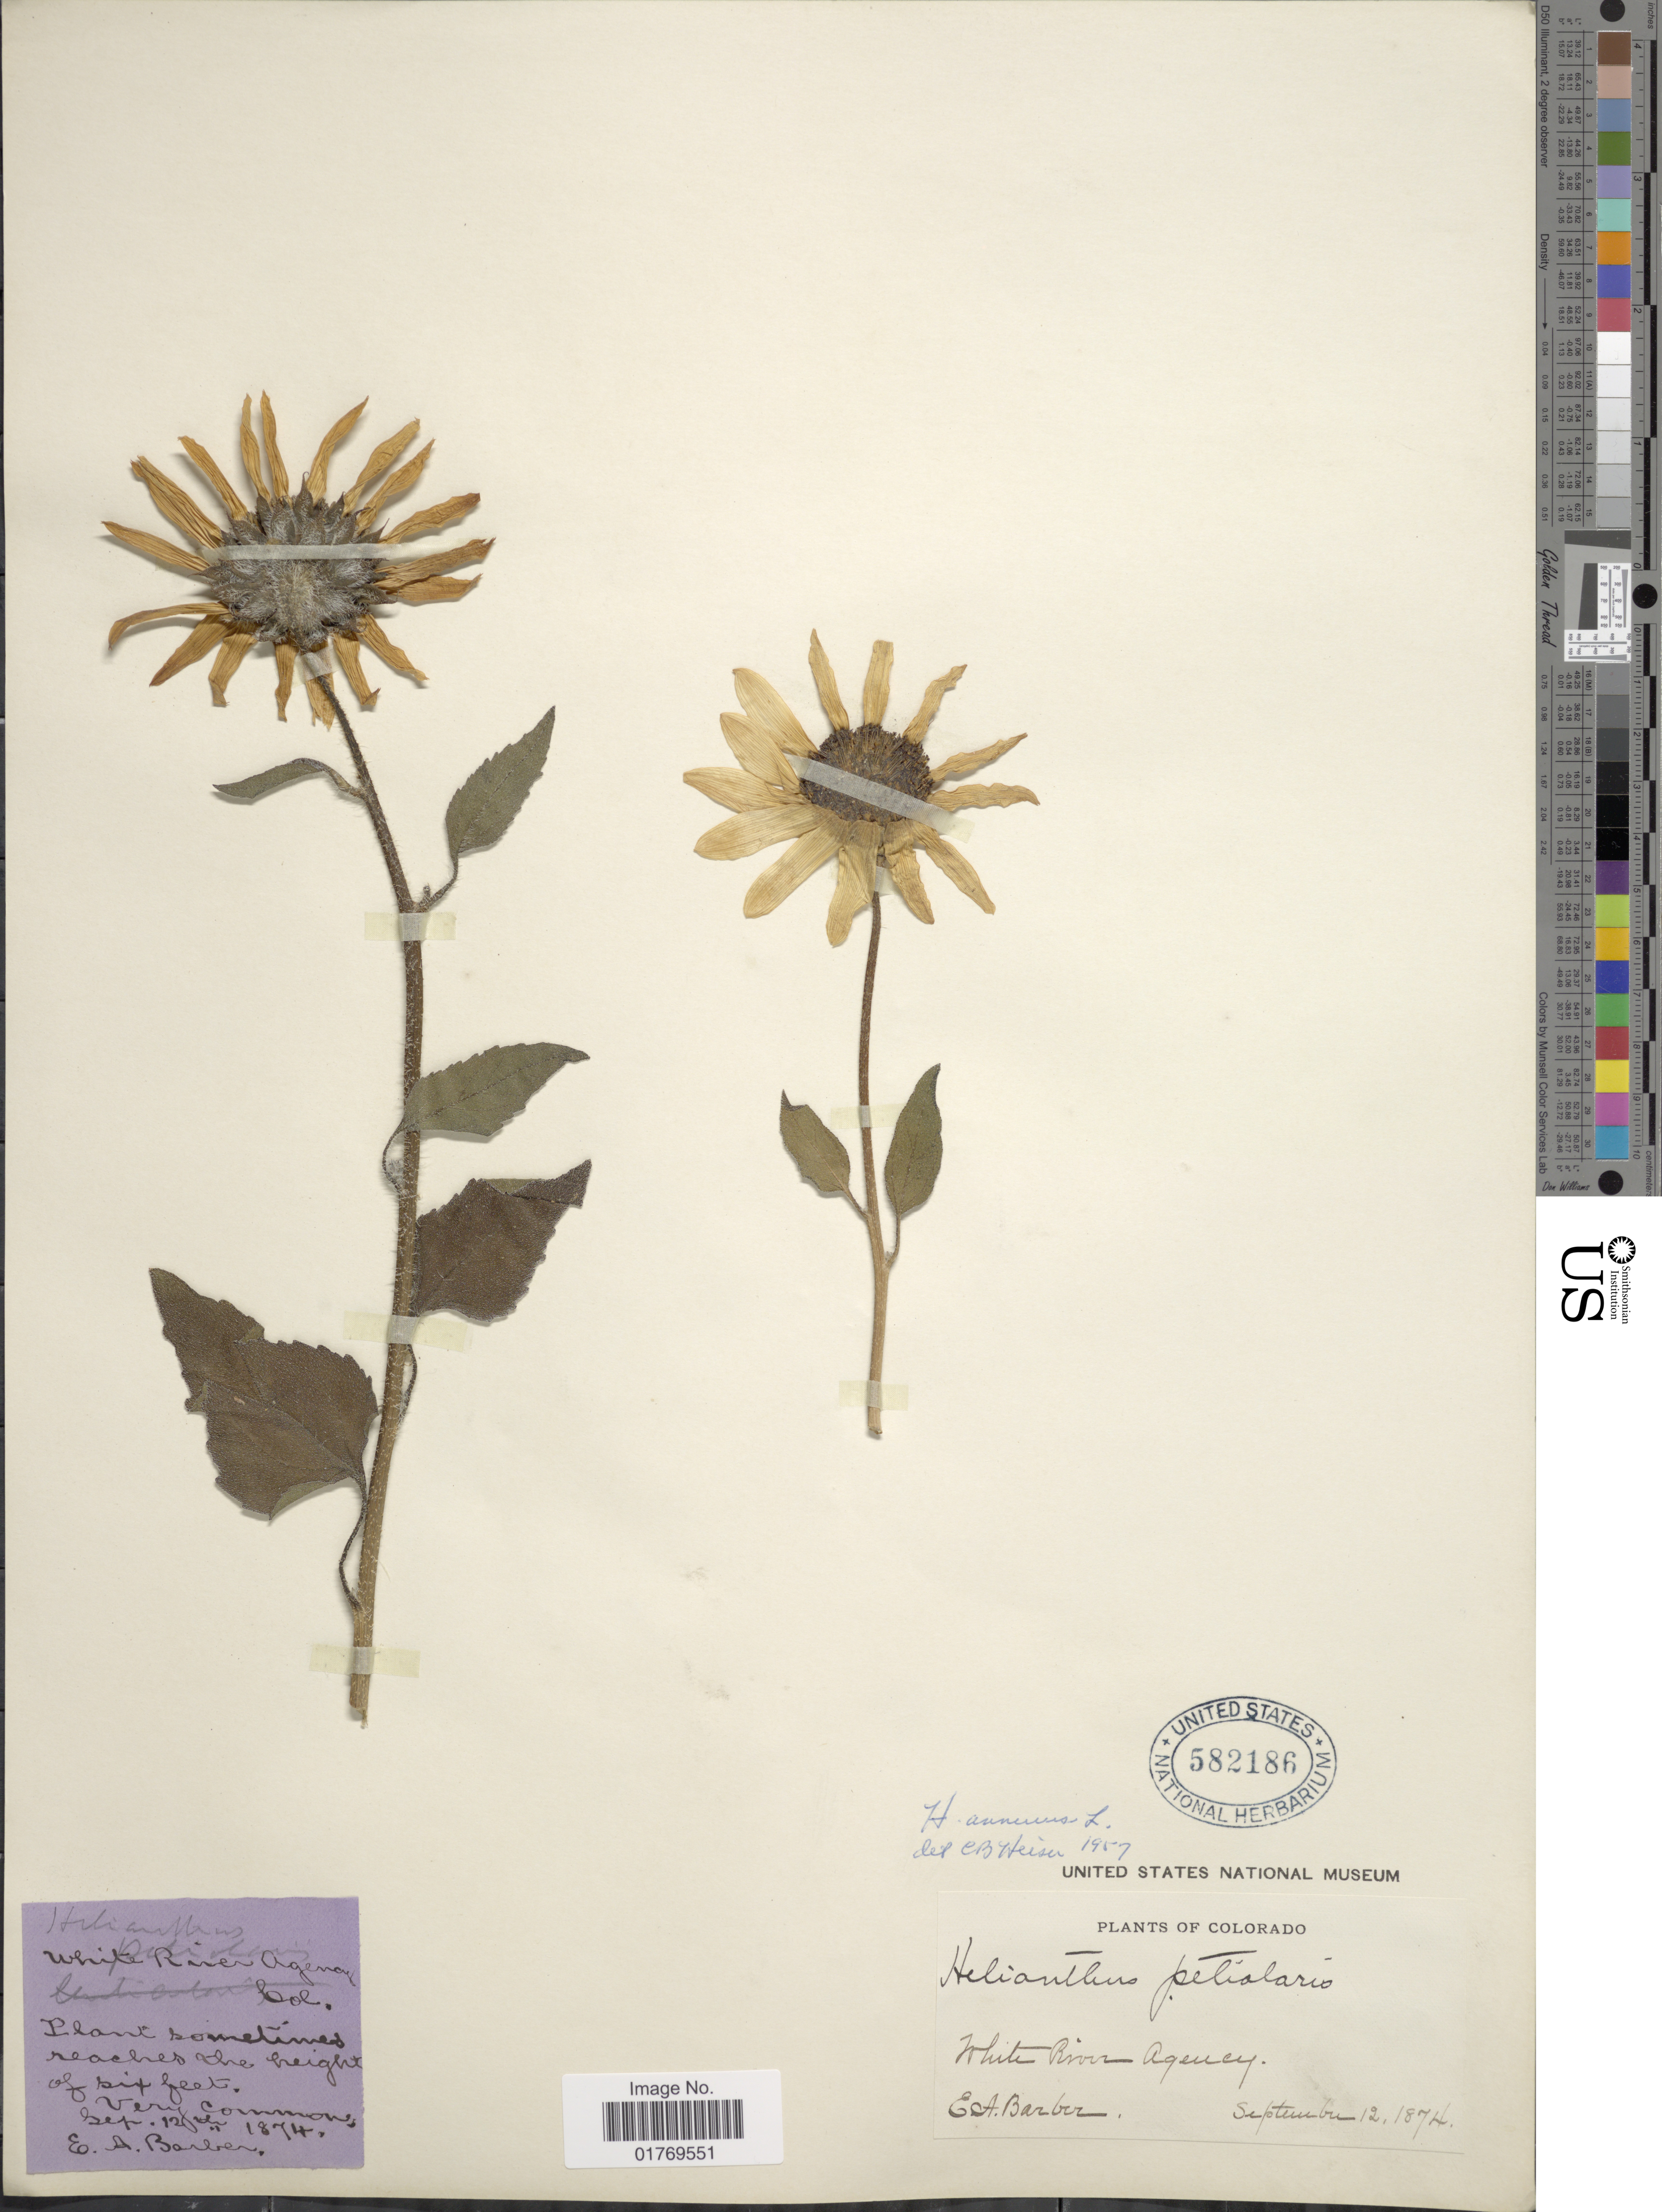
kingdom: Plantae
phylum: Tracheophyta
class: Magnoliopsida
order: Asterales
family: Asteraceae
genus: Helianthus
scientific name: Helianthus annuus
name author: L.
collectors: E. Barber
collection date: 1874-09-12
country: United States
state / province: Colorado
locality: White River Agency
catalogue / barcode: US 582186